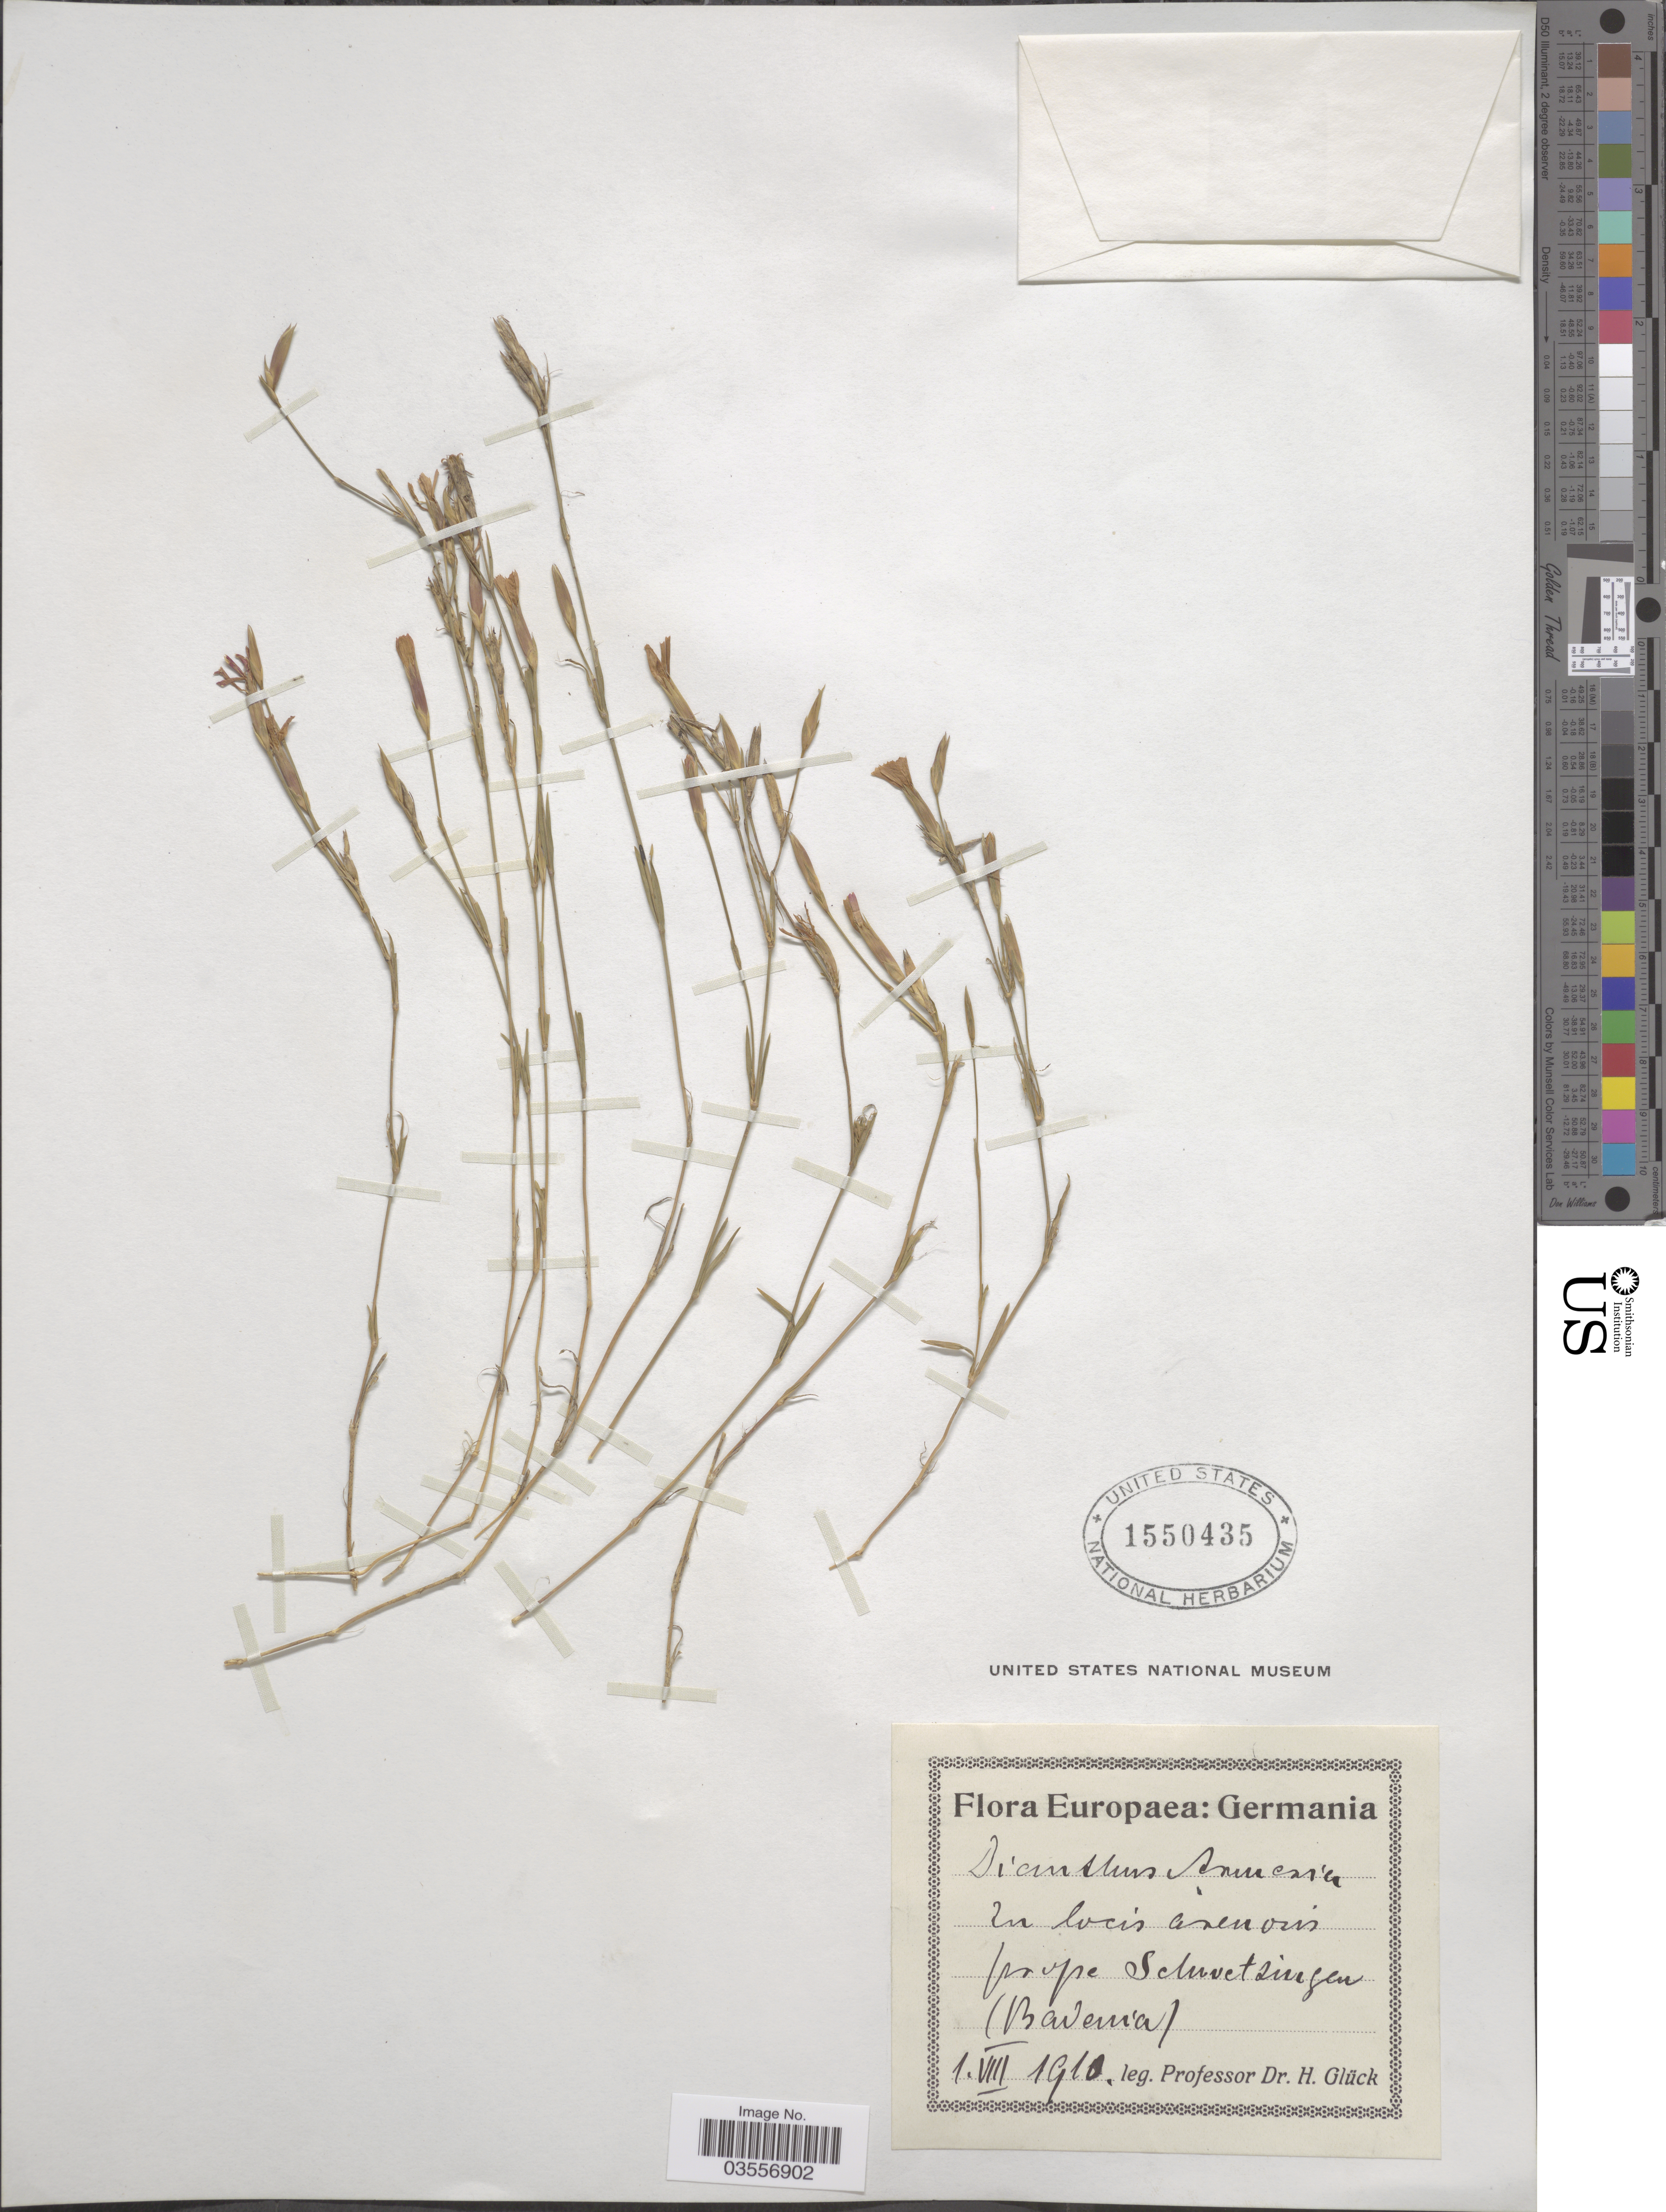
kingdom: Plantae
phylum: Tracheophyta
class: Magnoliopsida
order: Caryophyllales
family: Caryophyllaceae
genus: Dianthus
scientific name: Dianthus sp.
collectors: H. Glück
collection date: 1910-08-01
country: Germany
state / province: Bayern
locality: Prope Schwetzingen.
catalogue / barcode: US 1550435